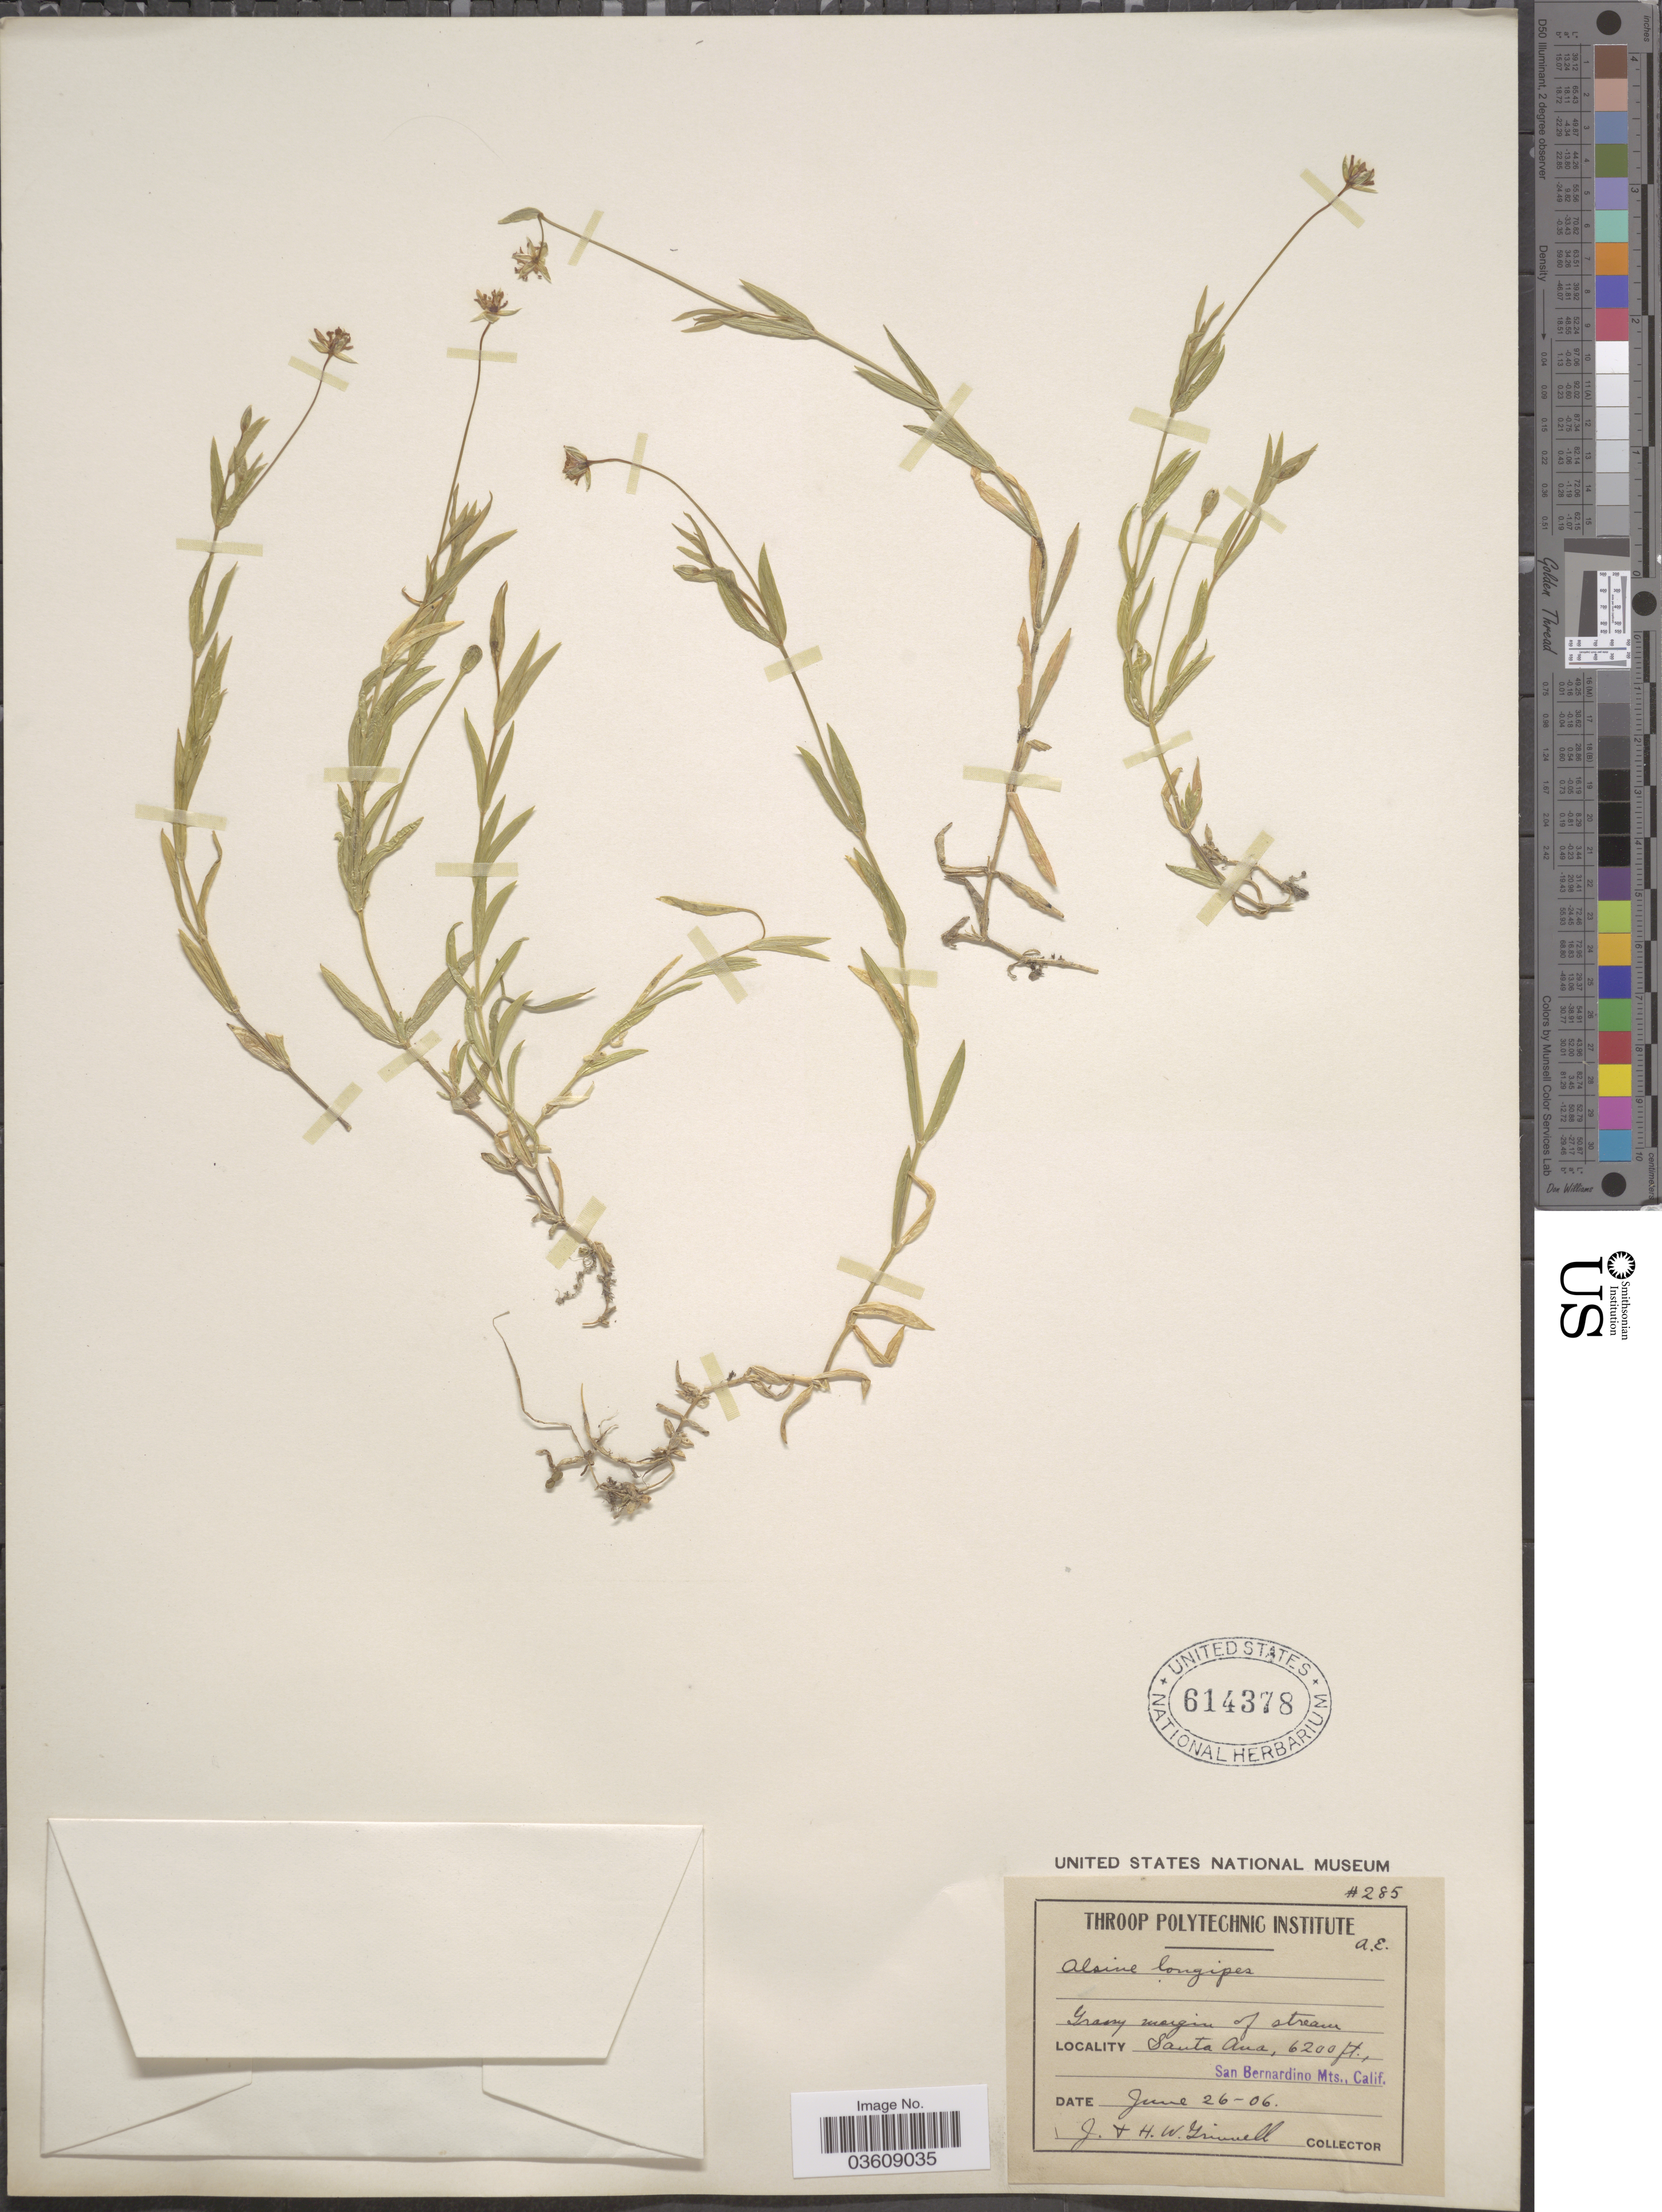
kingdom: Plantae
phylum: Tracheophyta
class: Magnoliopsida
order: Caryophyllales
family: Caryophyllaceae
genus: Stellaria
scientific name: Stellaria longipes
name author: Goldie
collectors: J. Grinnell & H. Grinnell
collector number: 285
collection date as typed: Transcribed d/m/y: 26/6/6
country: United States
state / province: California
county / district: San Bernardino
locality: Santa Ana. San Bernardino Mts.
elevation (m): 1890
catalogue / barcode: US 614378